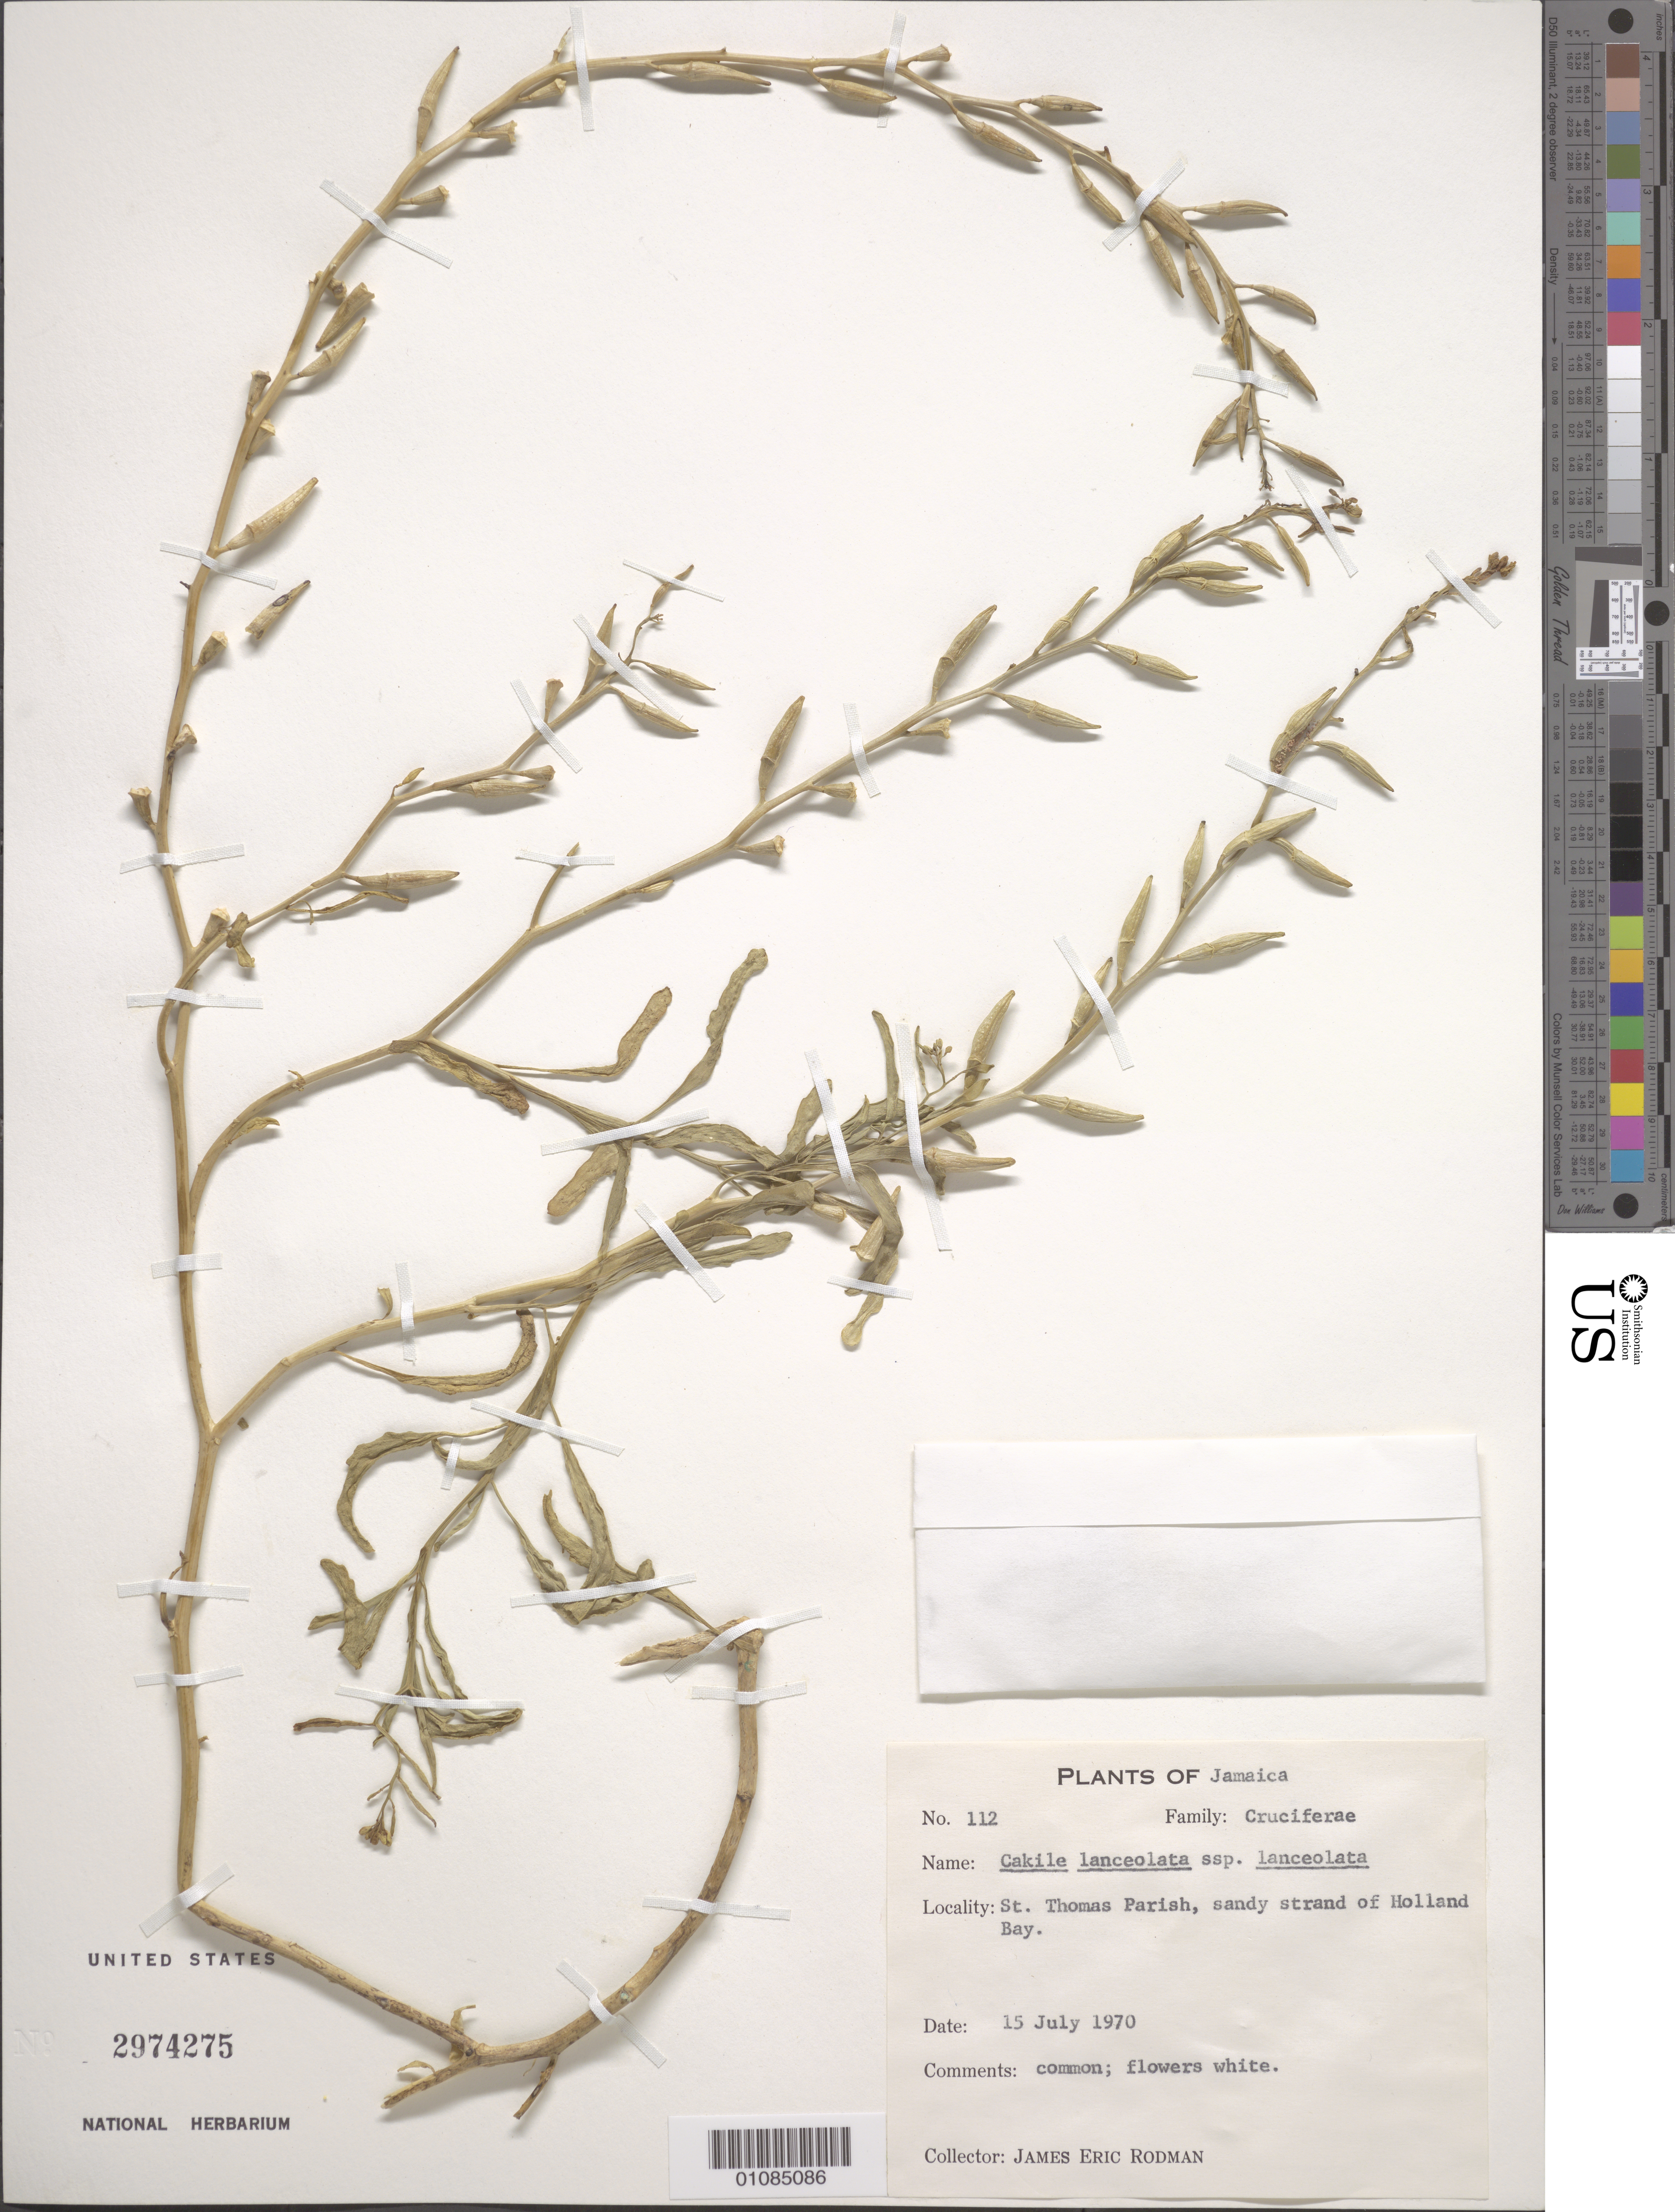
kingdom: Plantae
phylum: Tracheophyta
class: Magnoliopsida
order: Brassicales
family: Brassicaceae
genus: Cakile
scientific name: Cakile lanceolata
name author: (Willd.) O.E. Schulz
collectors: J. Rodman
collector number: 112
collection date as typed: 15 Jul 1970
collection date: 1970-07-15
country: Jamaica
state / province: Saint Thomas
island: Jamaica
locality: Sandy strand of Holland Bay.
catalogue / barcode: US 2974275